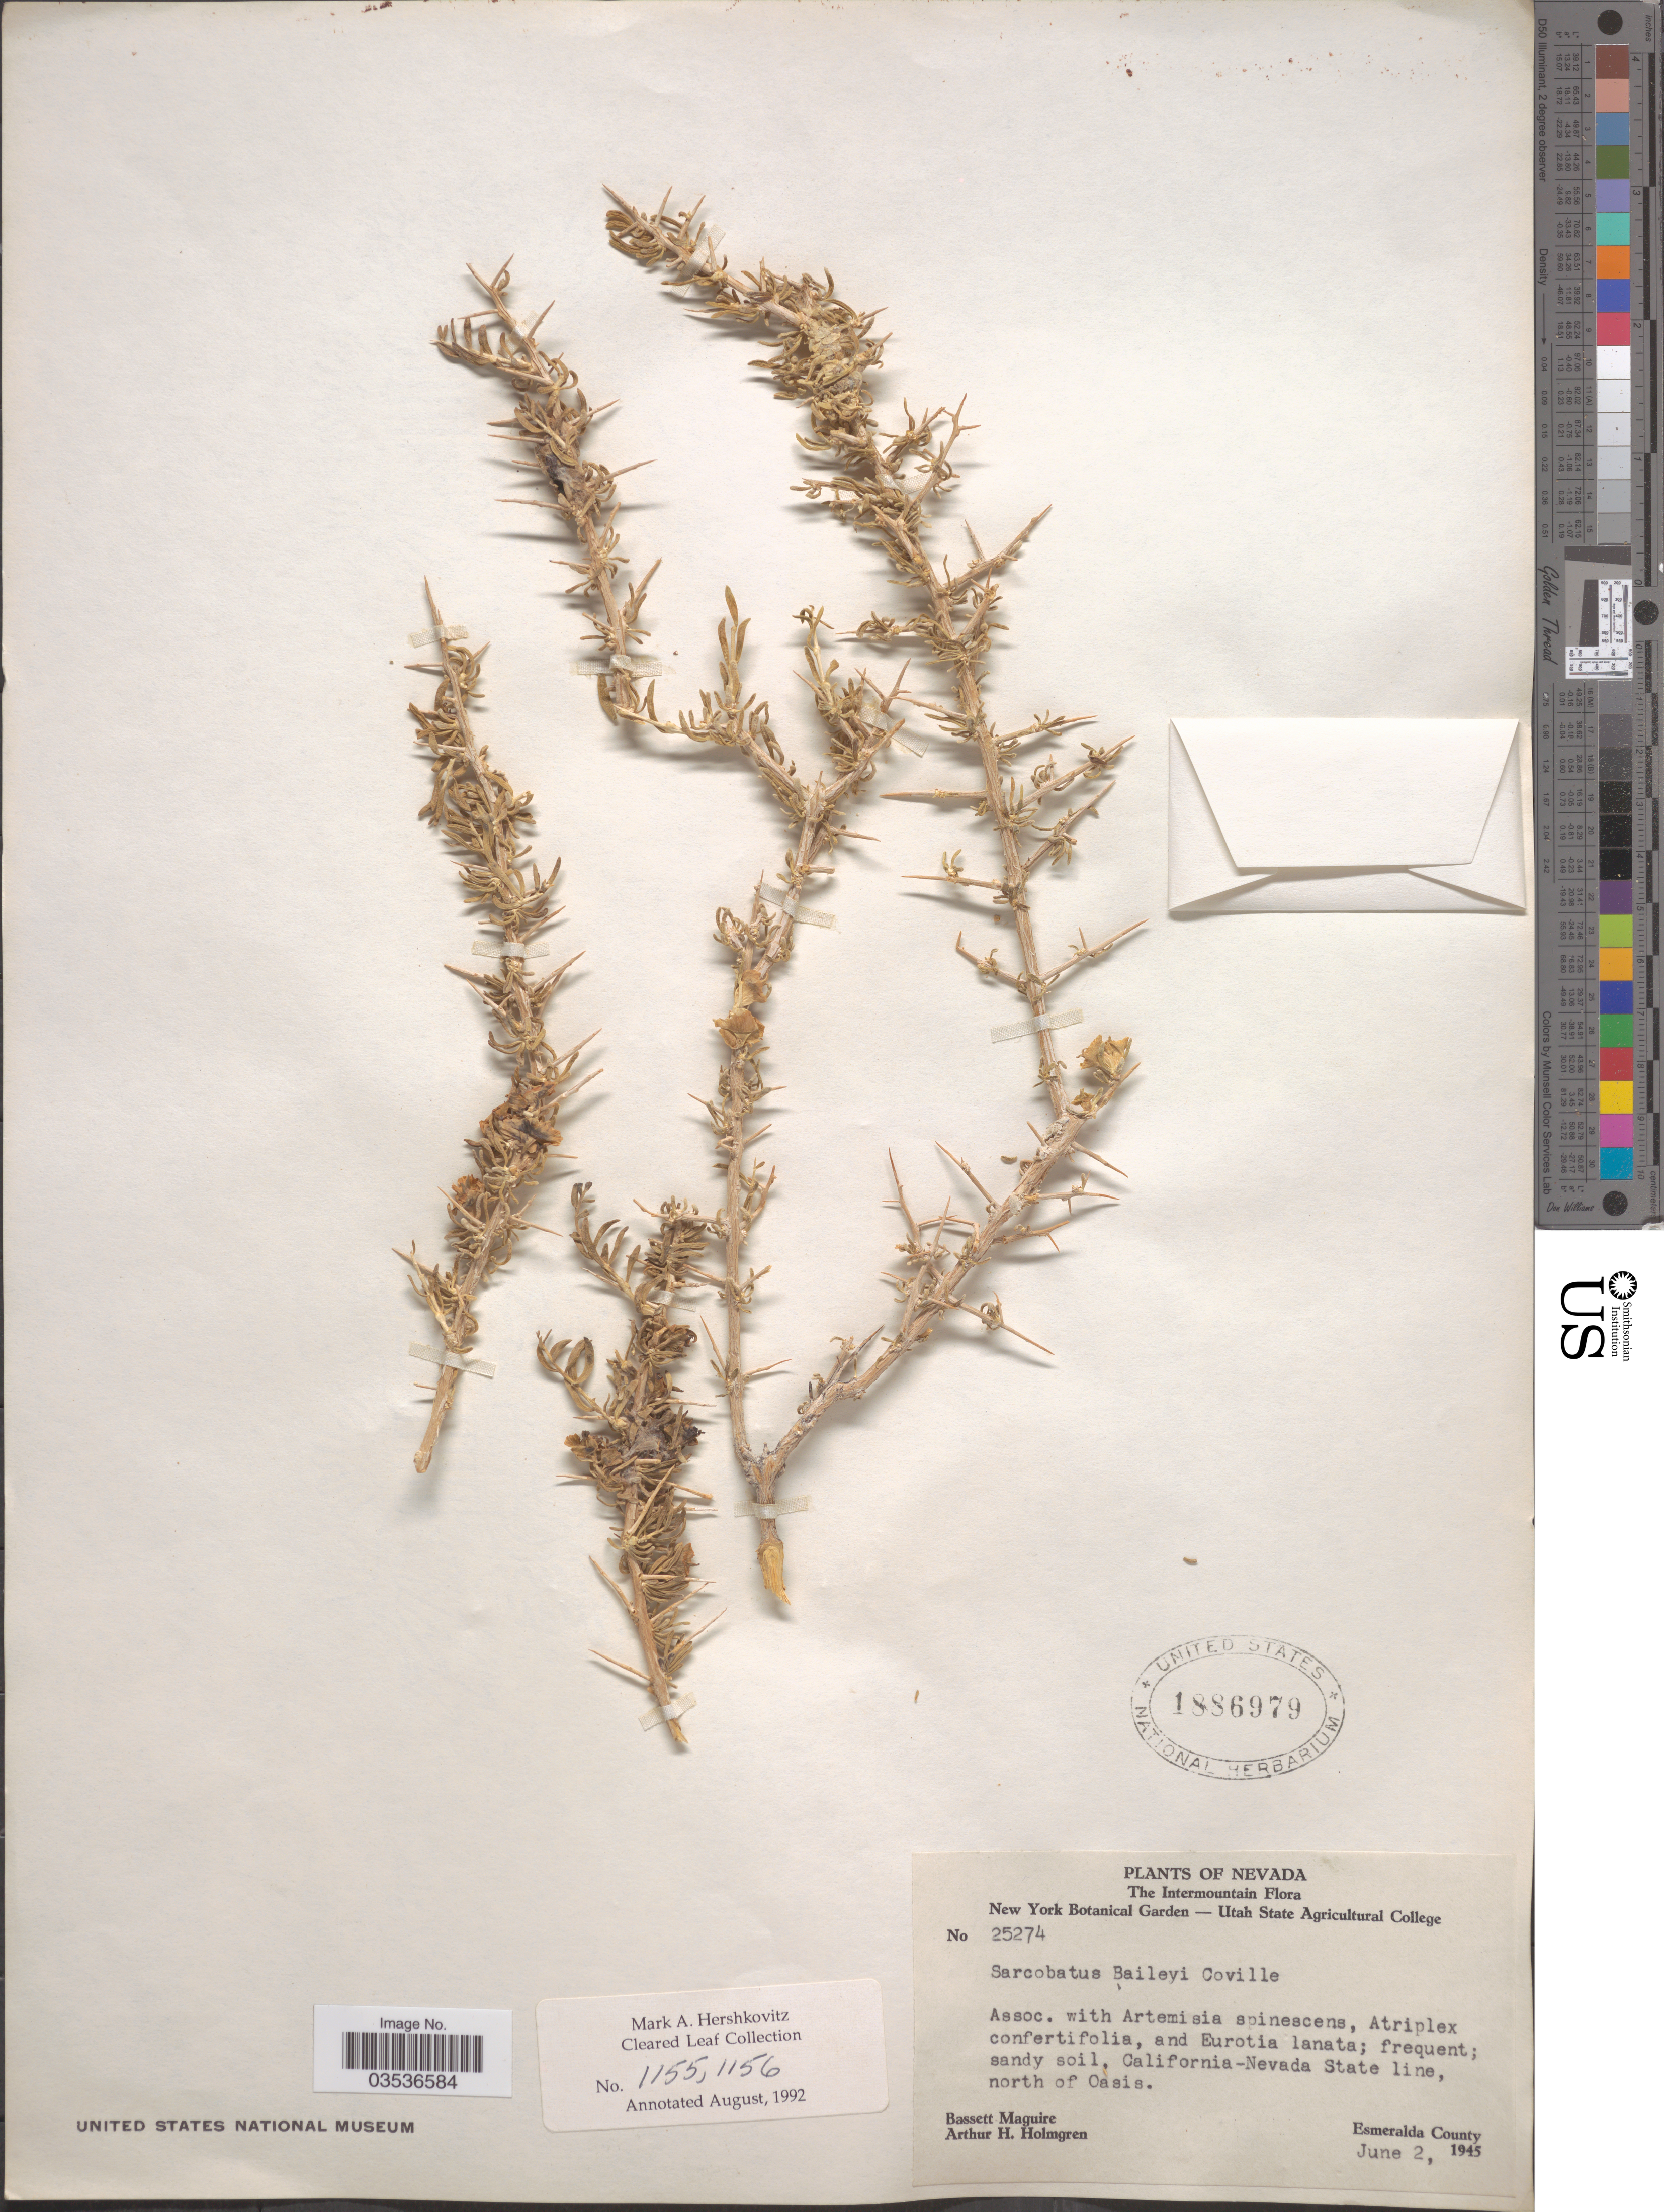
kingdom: Plantae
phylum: Tracheophyta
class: Magnoliopsida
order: Caryophyllales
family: Sarcobataceae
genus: Sarcobatus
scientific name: Sarcobatus baileyi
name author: Coville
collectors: B. Maguire & A. H. Holmgren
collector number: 25274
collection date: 1945-06-02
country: United States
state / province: Nevada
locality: The Intermountain. California-Nevada State line, north of Oasis. Esmeralda County.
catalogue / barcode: US 1886979